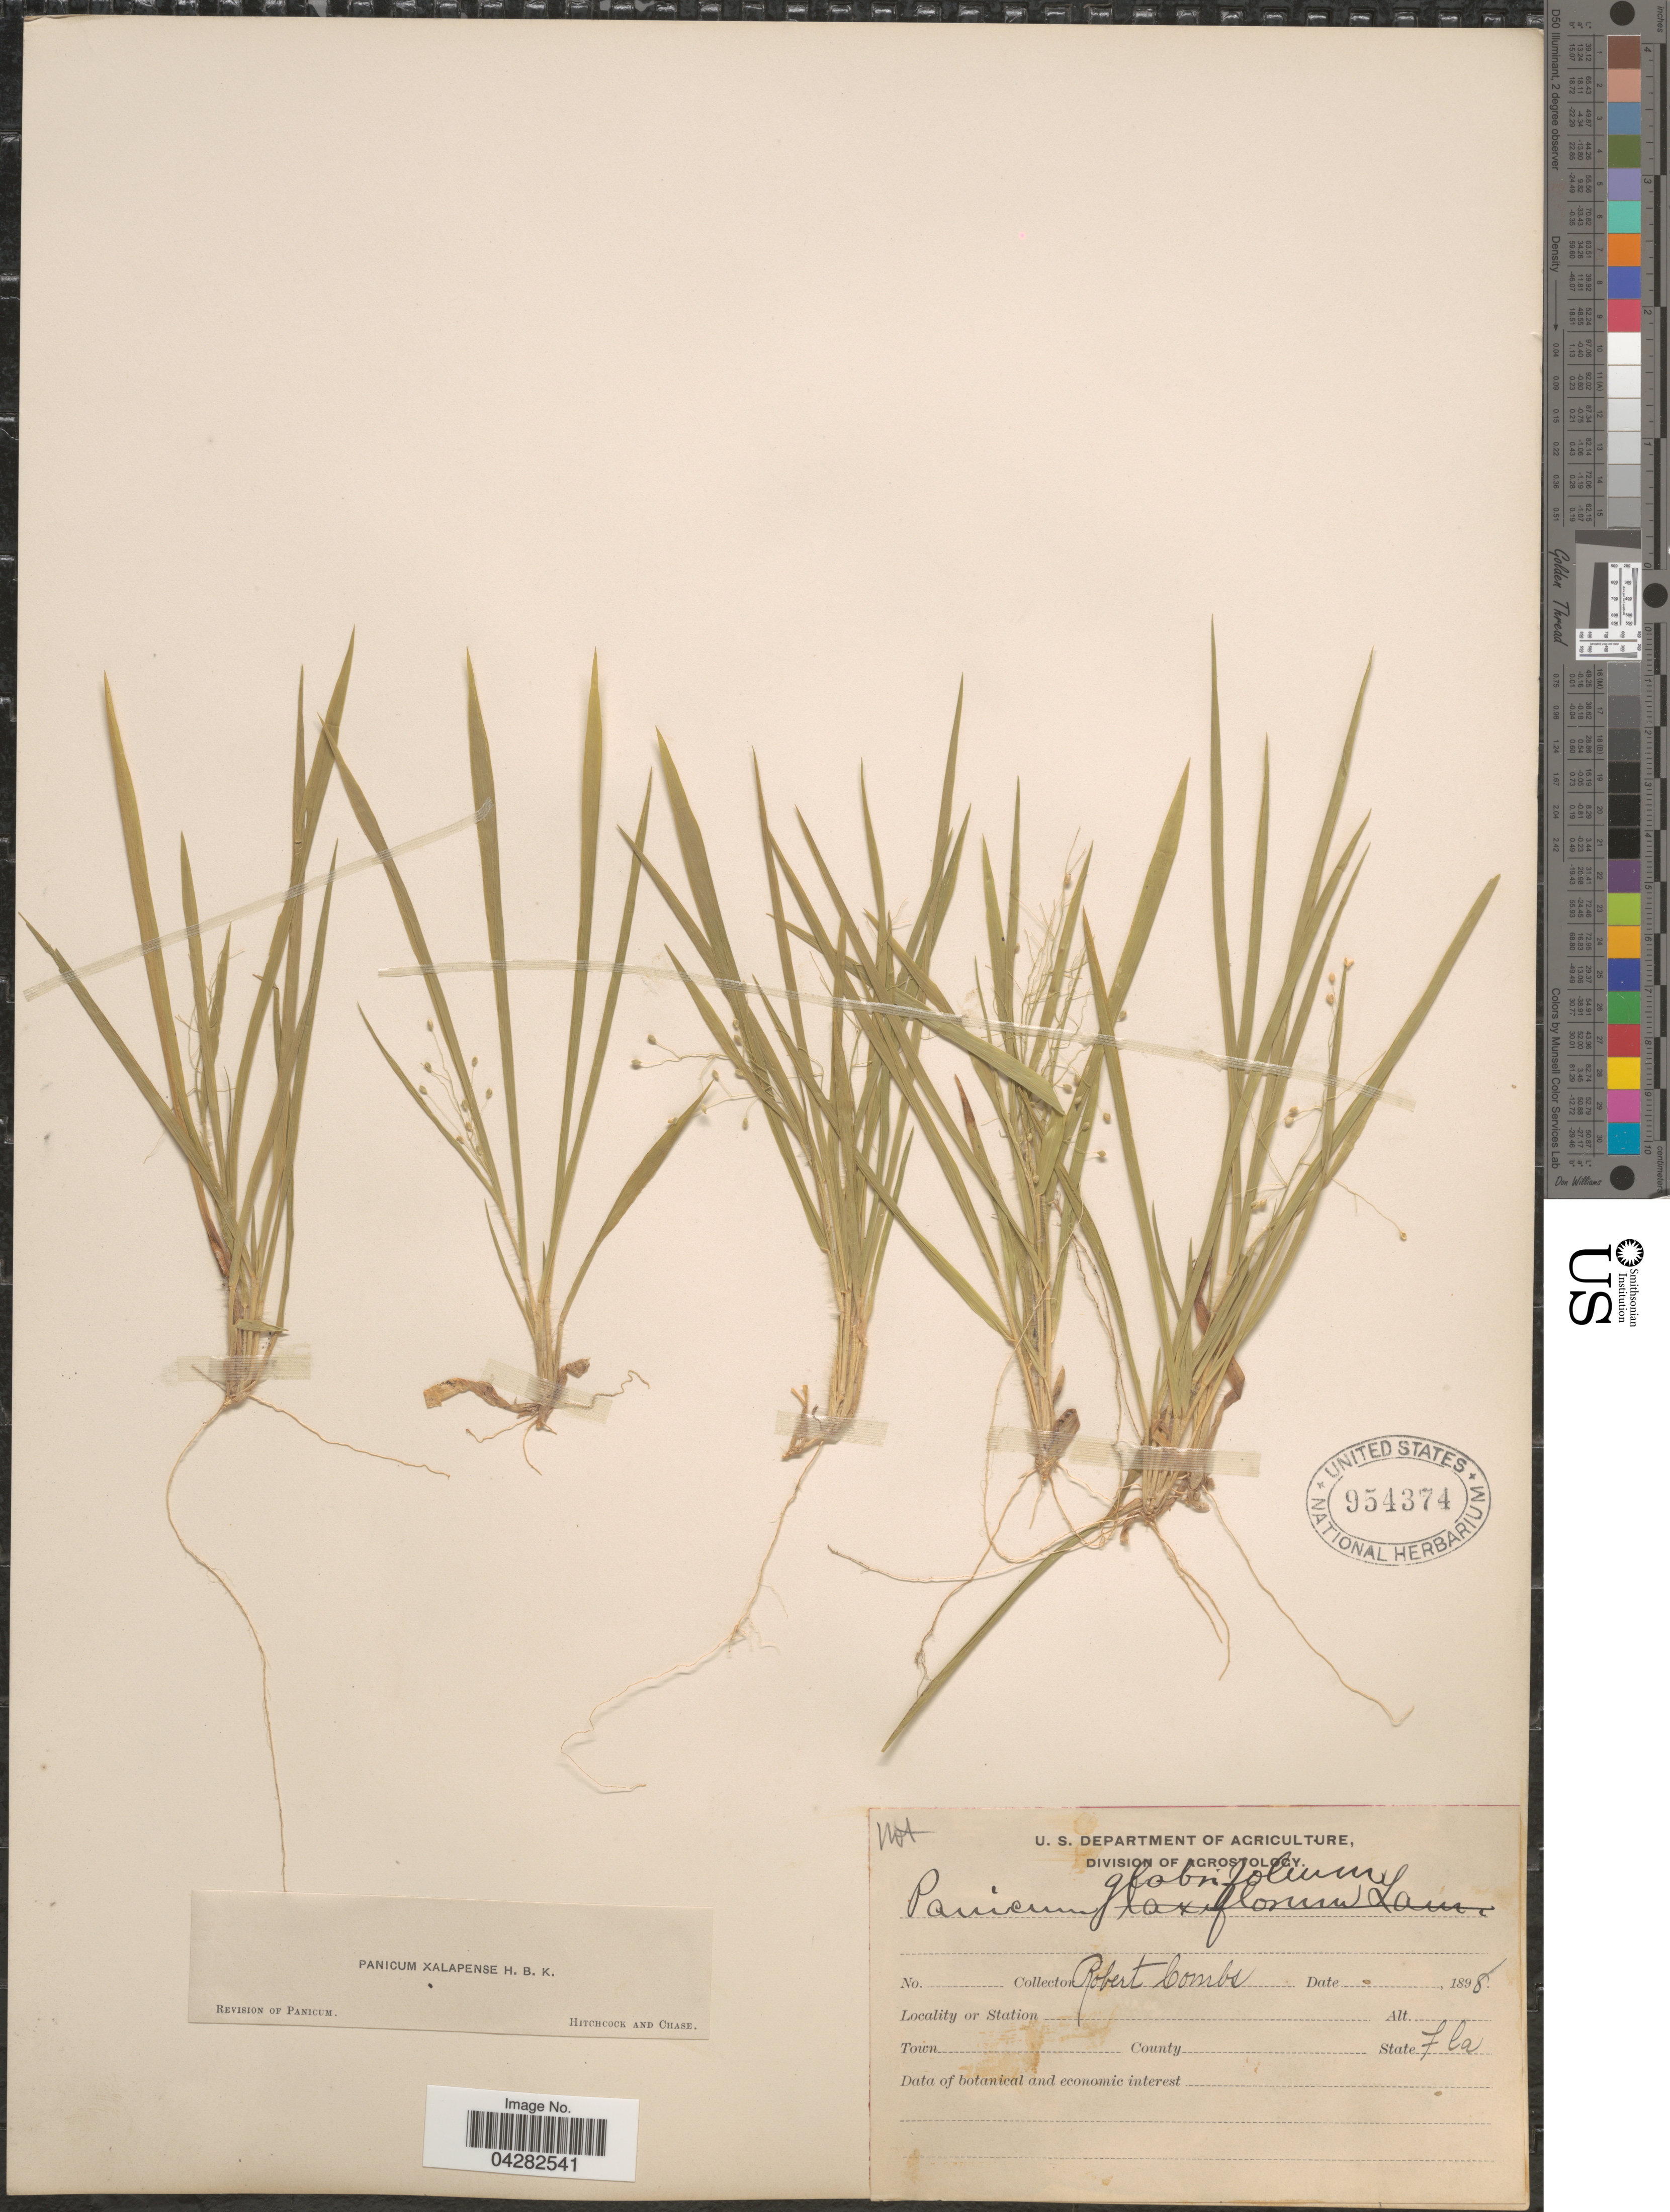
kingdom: Plantae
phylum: Tracheophyta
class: Liliopsida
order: Poales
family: Poaceae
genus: Dichanthelium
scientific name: Dichanthelium laxiflorum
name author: (Lam.) Gould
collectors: R. Combs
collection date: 1898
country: United States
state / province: Florida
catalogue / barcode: US 954374